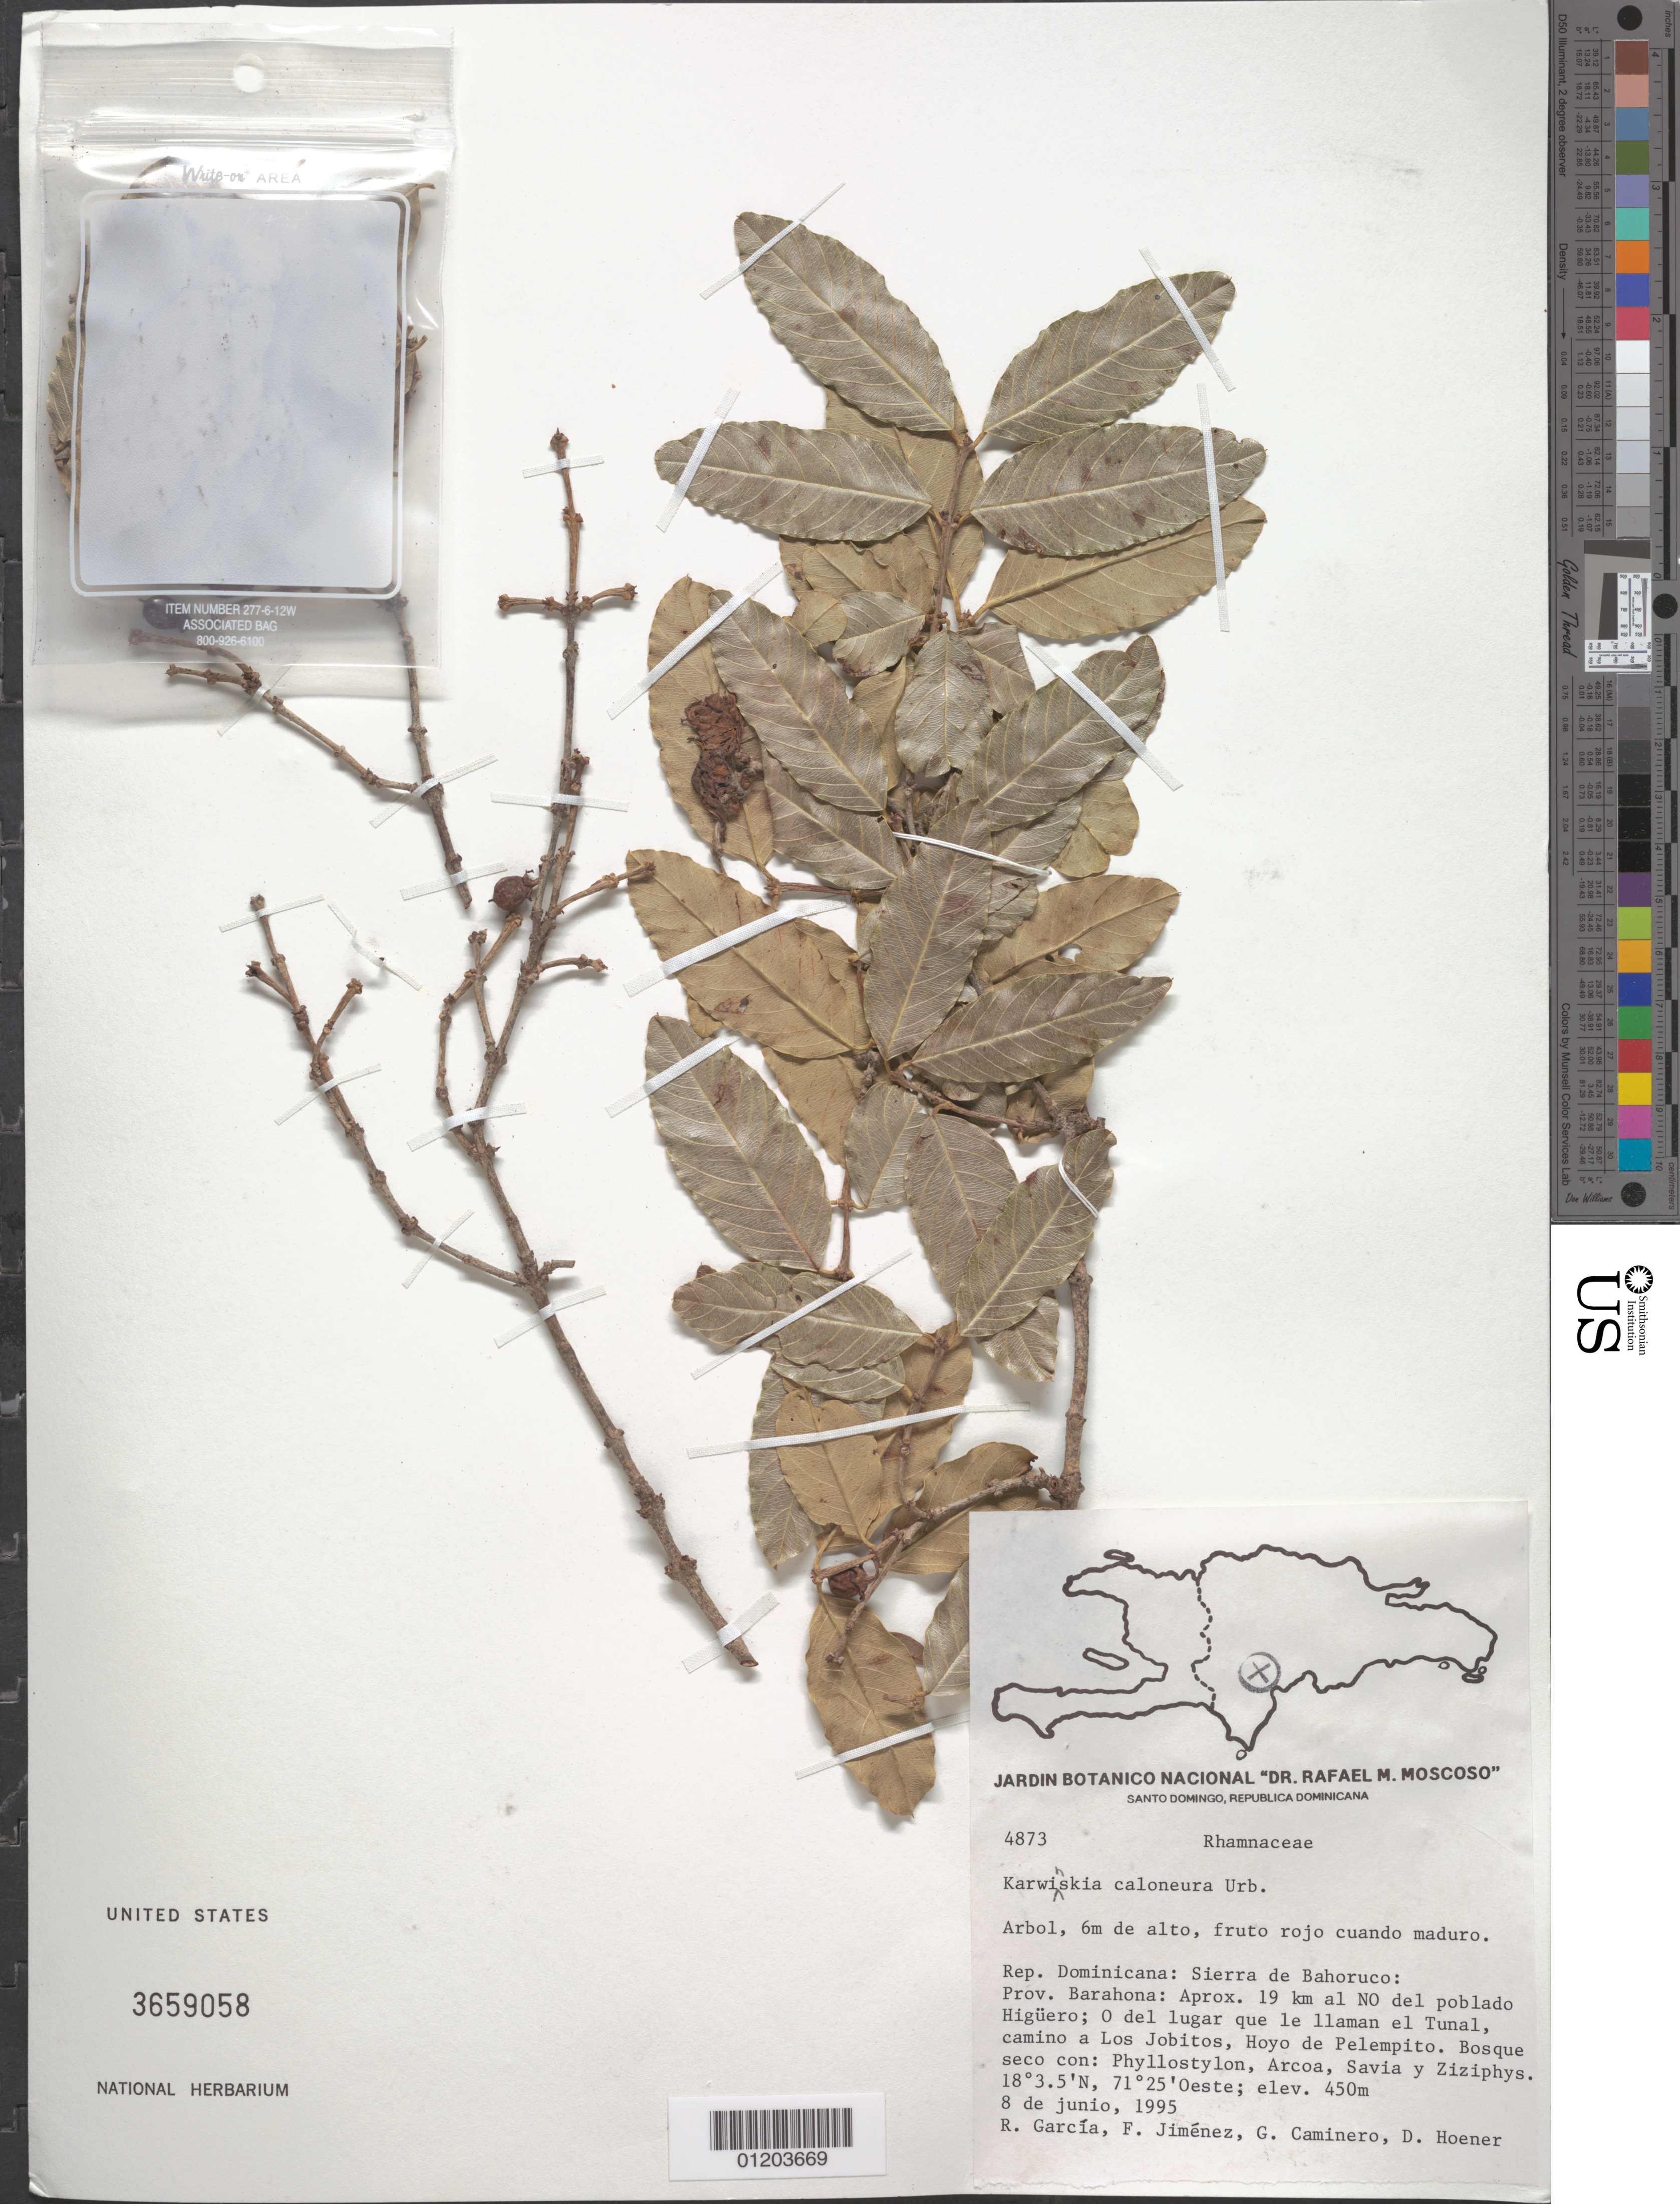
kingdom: Plantae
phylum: Tracheophyta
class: Magnoliopsida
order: Rosales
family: Rhamnaceae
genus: Karwinskia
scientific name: Karwinskia caloneura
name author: Urb.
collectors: R. García, F. Jiménez, G. Caminero & D. Höener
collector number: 4873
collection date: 1995-06-08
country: Dominican Republic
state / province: Barahona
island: Hispaniola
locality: Sierra de Bahoruco, aprox. 19 km al NO del poblado Higüero; O del lugar que le llaman el Tunal, camino a Los Jobitos, Hoyo de Pelempito.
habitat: Bosque seco con: Phyllostylon, Arcoa, Savia y Ziziphus.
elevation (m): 450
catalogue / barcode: US 3659058